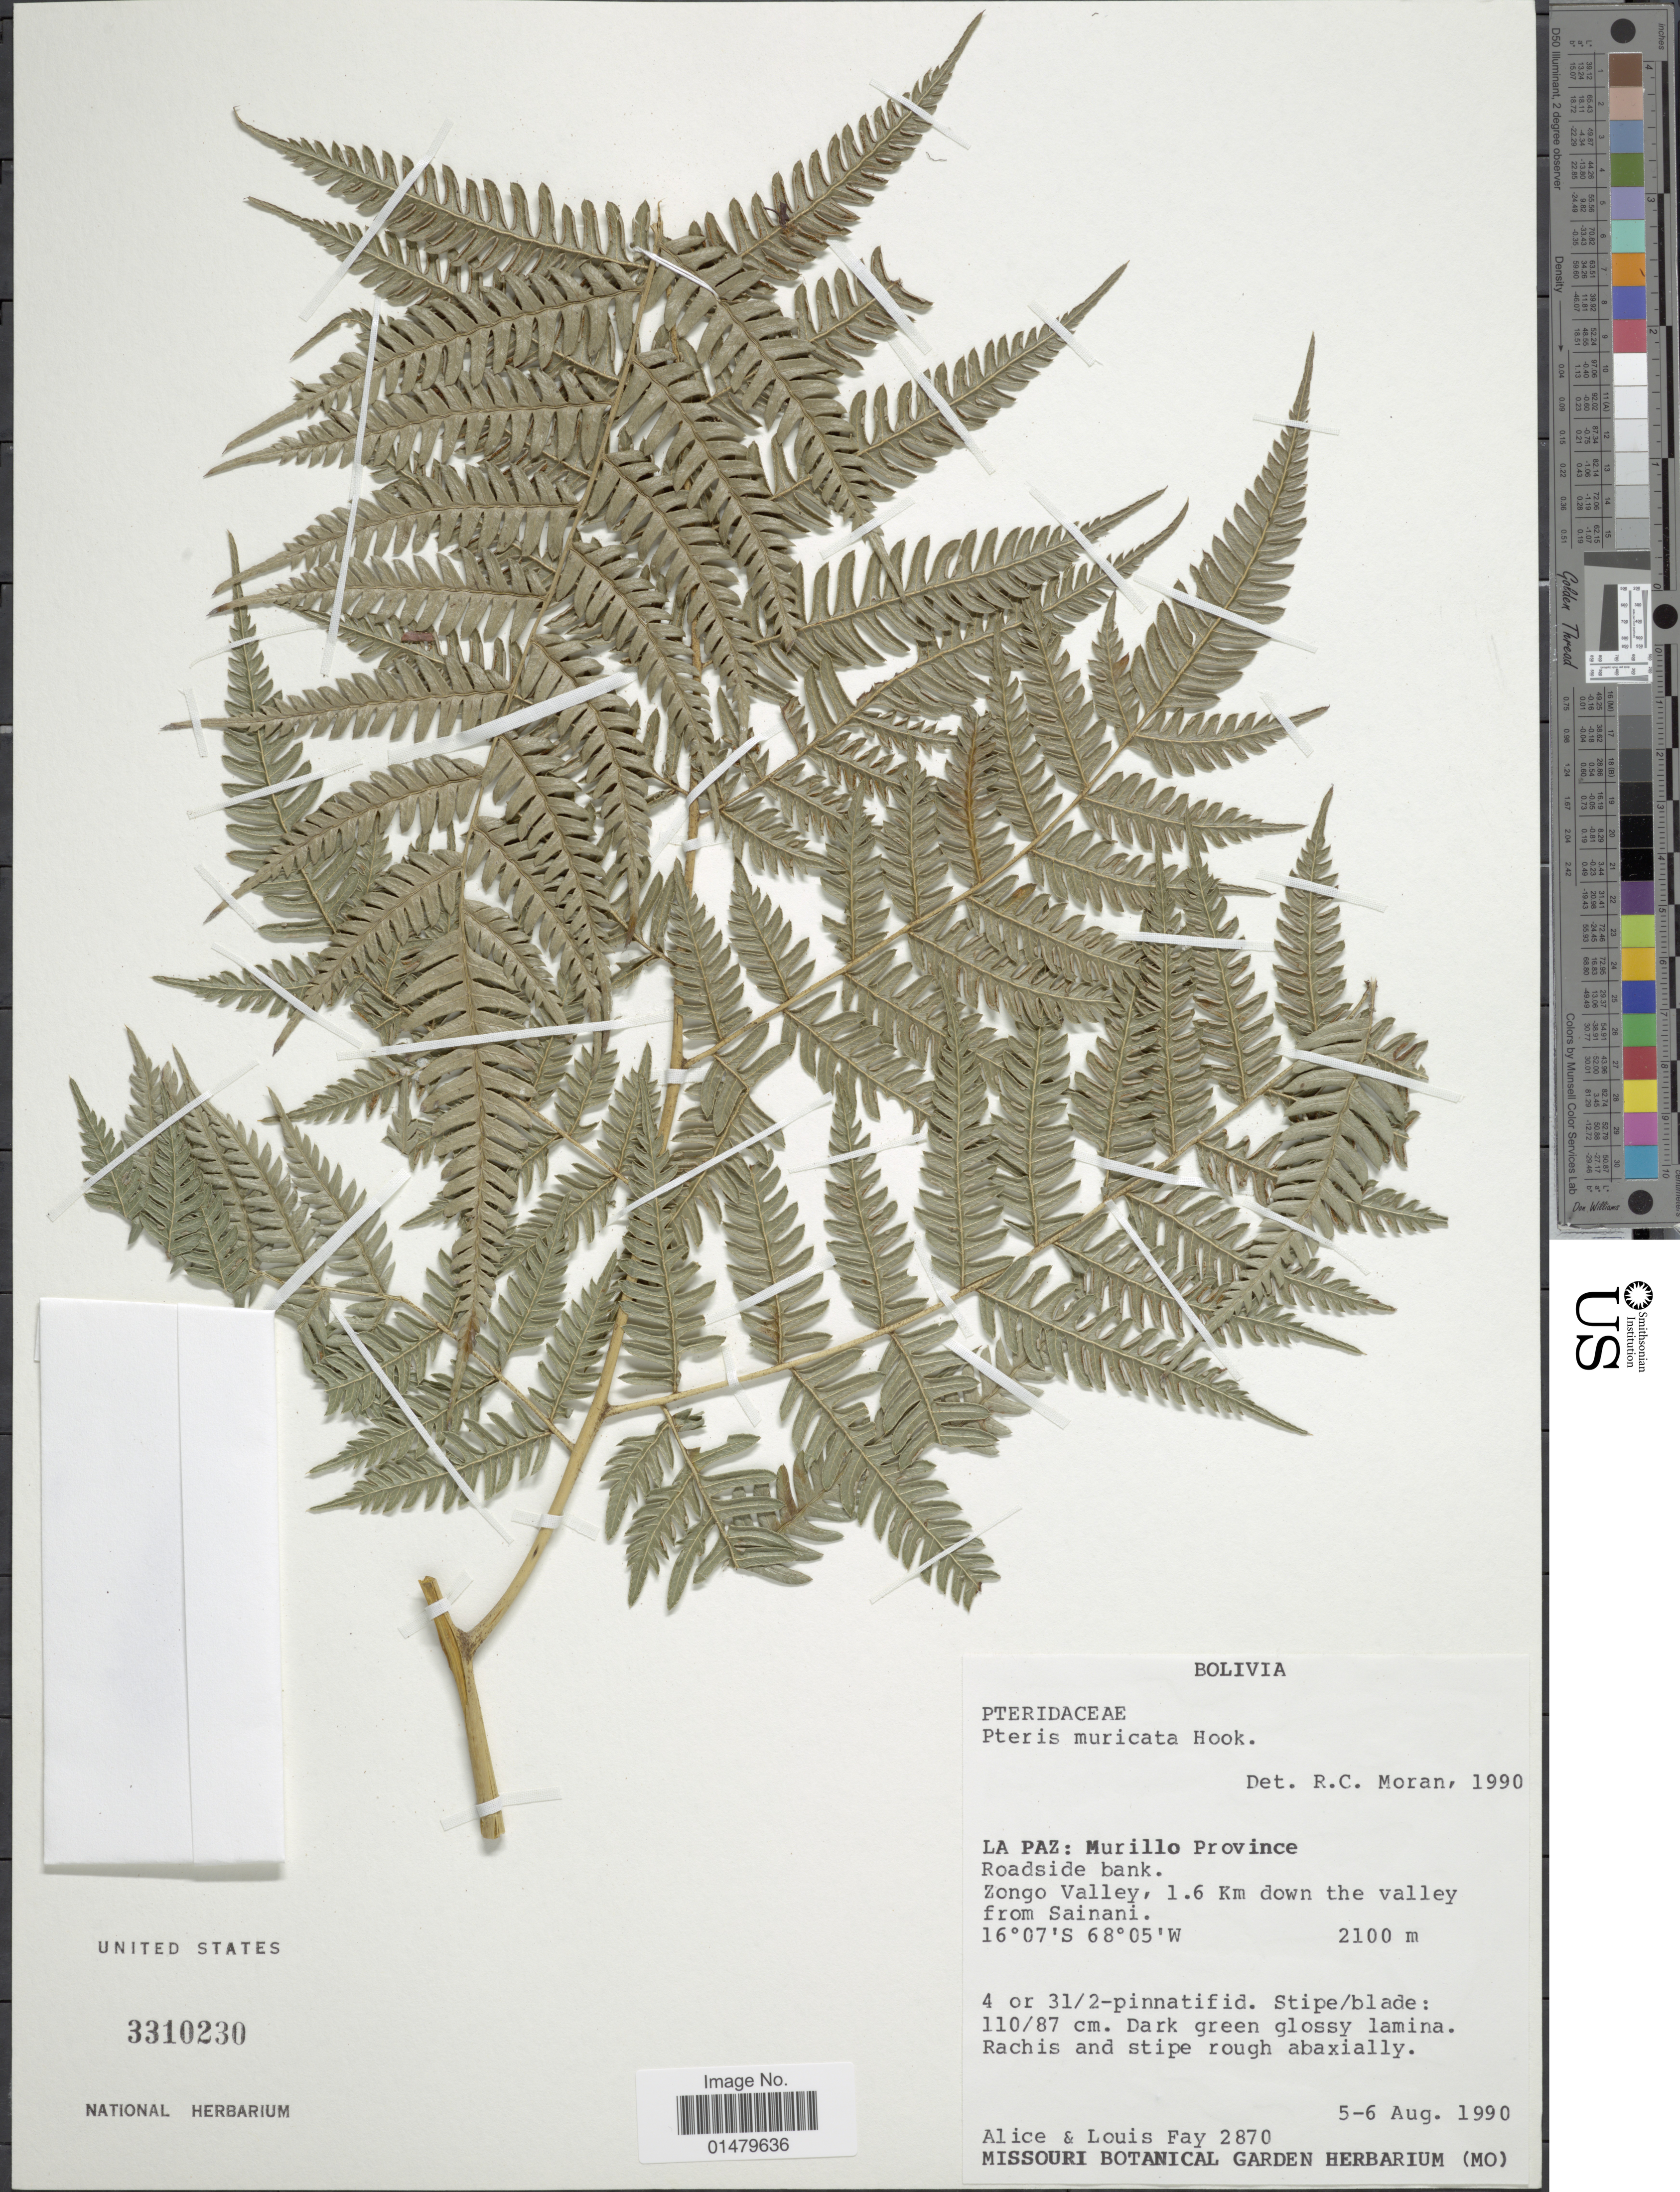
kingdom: Plantae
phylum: Tracheophyta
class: Polypodiopsida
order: Polypodiales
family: Pteridaceae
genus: Pteris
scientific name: Pteris muricata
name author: Rosenst.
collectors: A. Fay & L. Fay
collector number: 2870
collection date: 1990-06-05/1990-08-06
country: Bolivia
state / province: La Paz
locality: La Paz: Murillo Province. Roadside bank. Zongo Valley, 1.6 km down the valley from Sainani.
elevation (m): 2100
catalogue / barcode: US 3310230